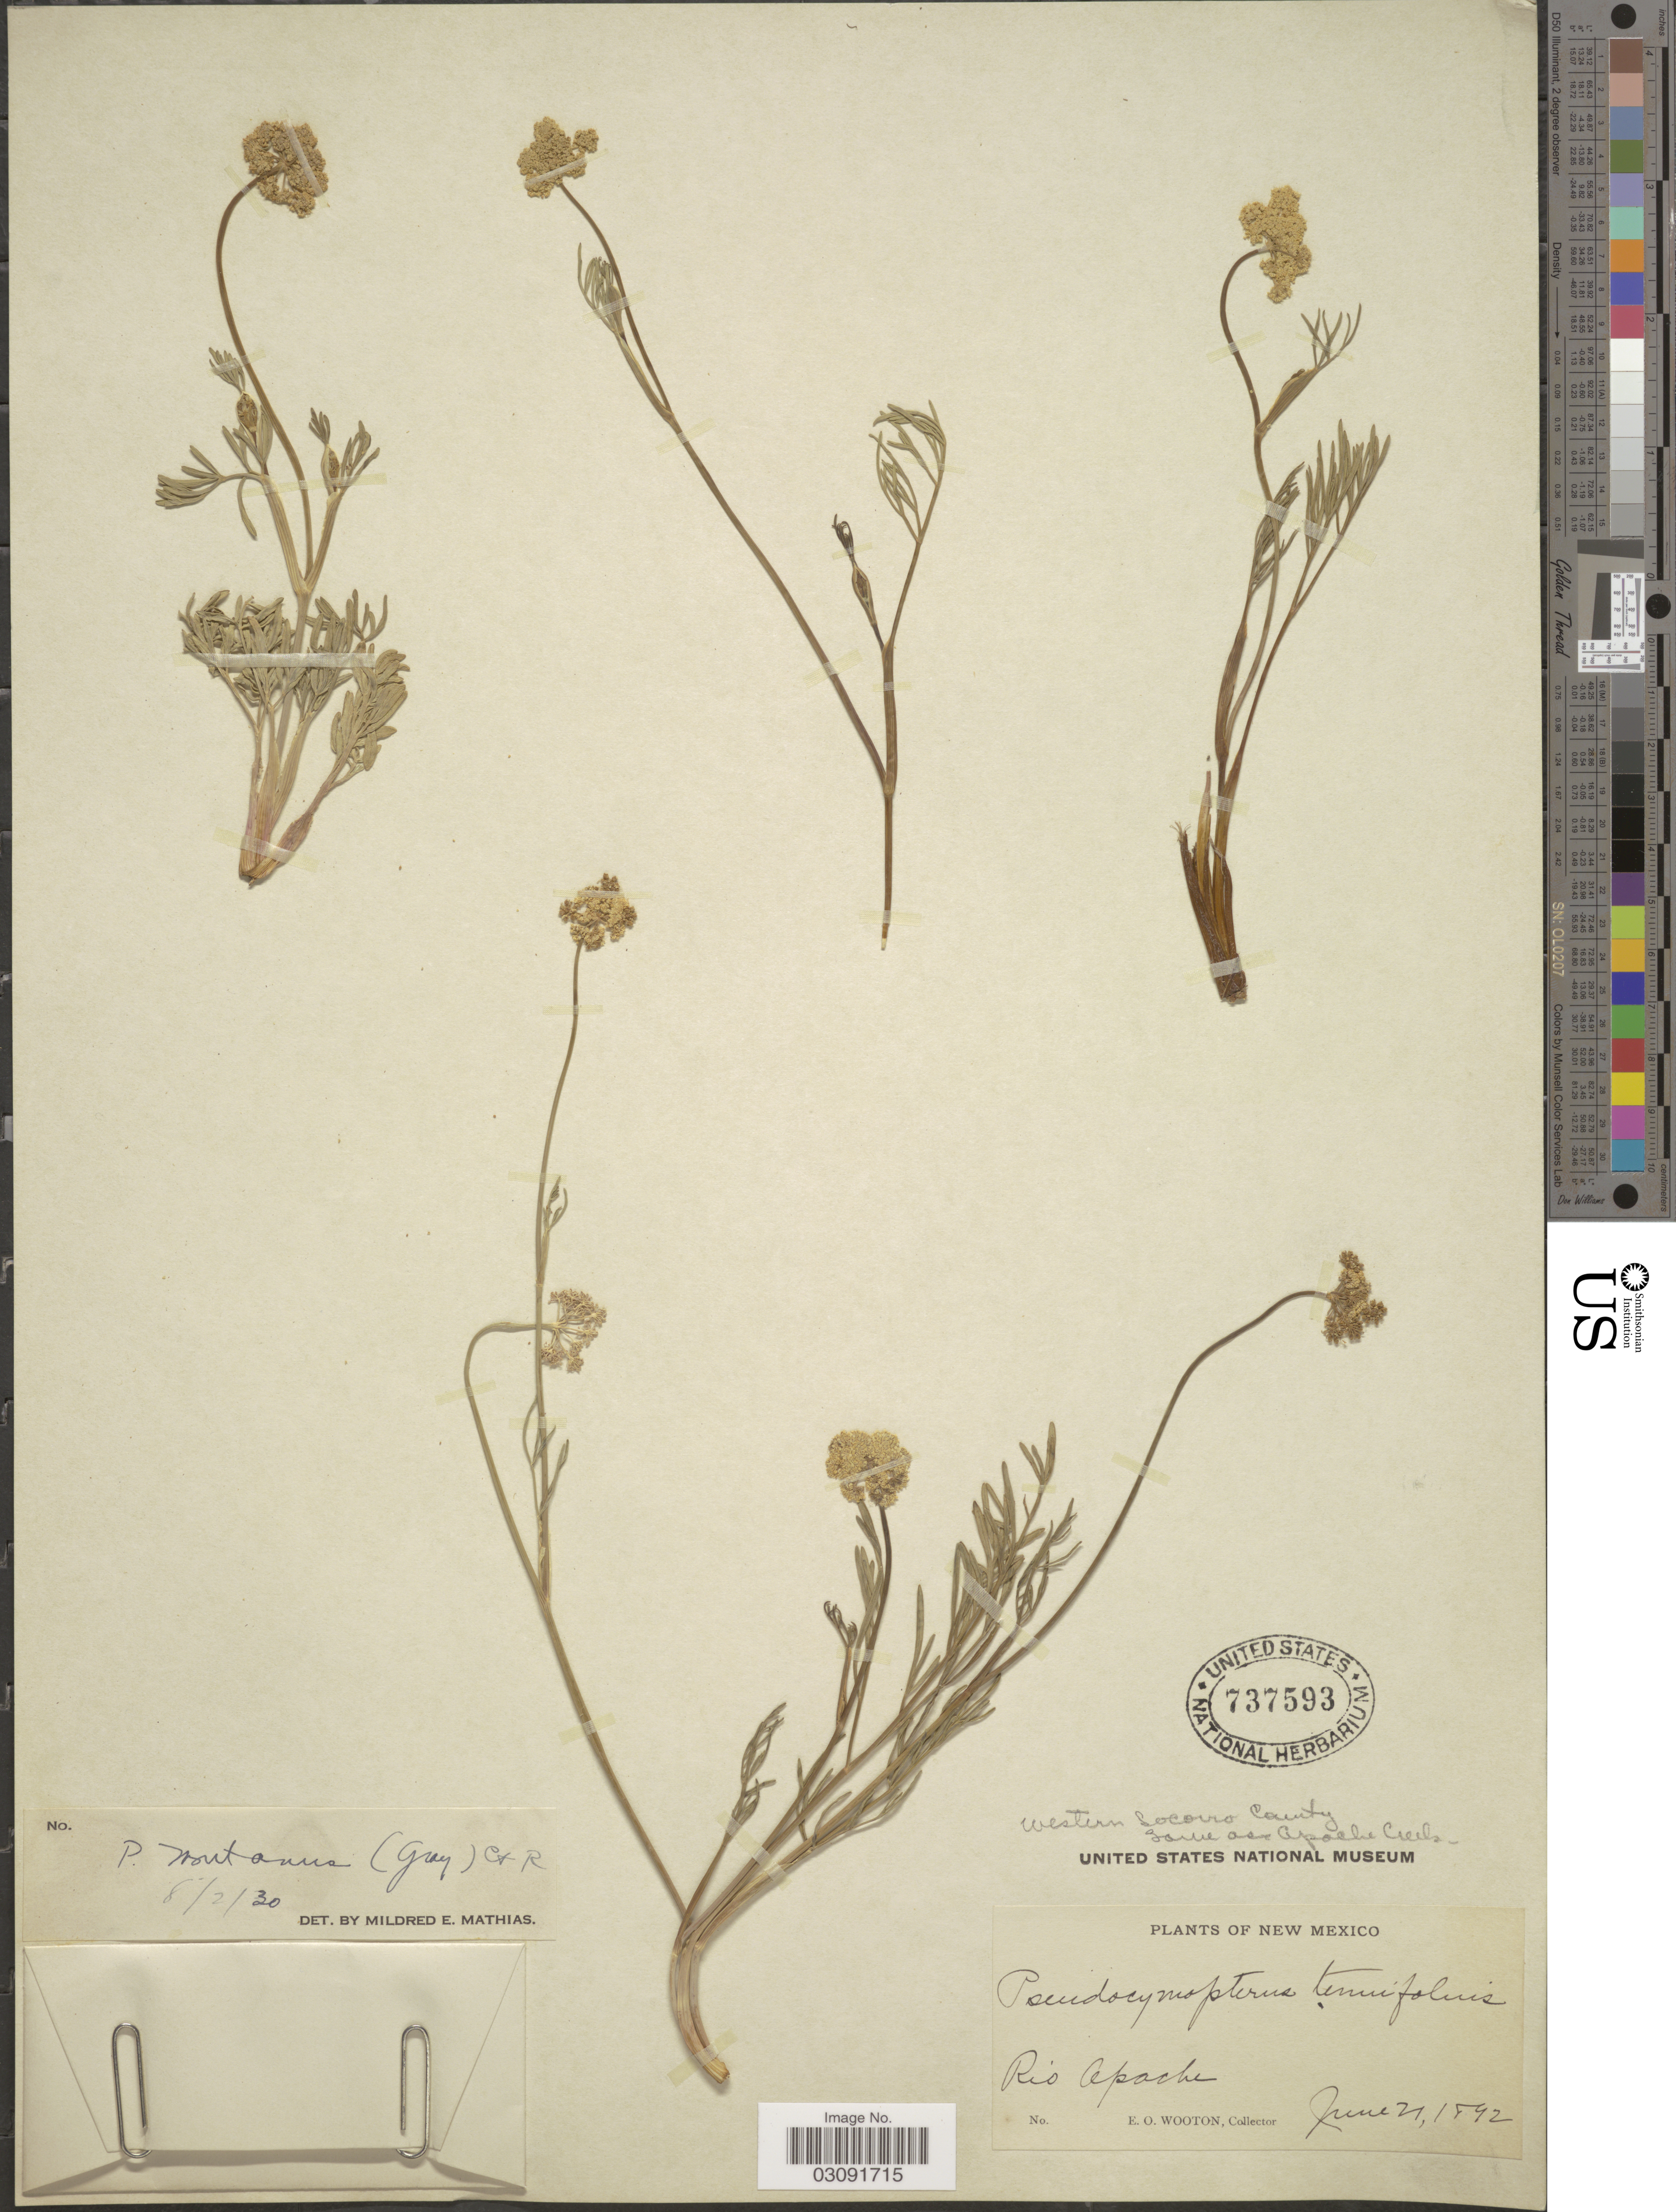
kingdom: Plantae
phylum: Tracheophyta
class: Magnoliopsida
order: Apiales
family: Apiaceae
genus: Pseudocymopterus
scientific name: Pseudocymopterus montanus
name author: (A. Gray) J.M. Coult. & Rose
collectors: E. O. Wooton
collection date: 1892-06-21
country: United States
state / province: New Mexico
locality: Rio Apache.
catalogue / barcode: US 737593